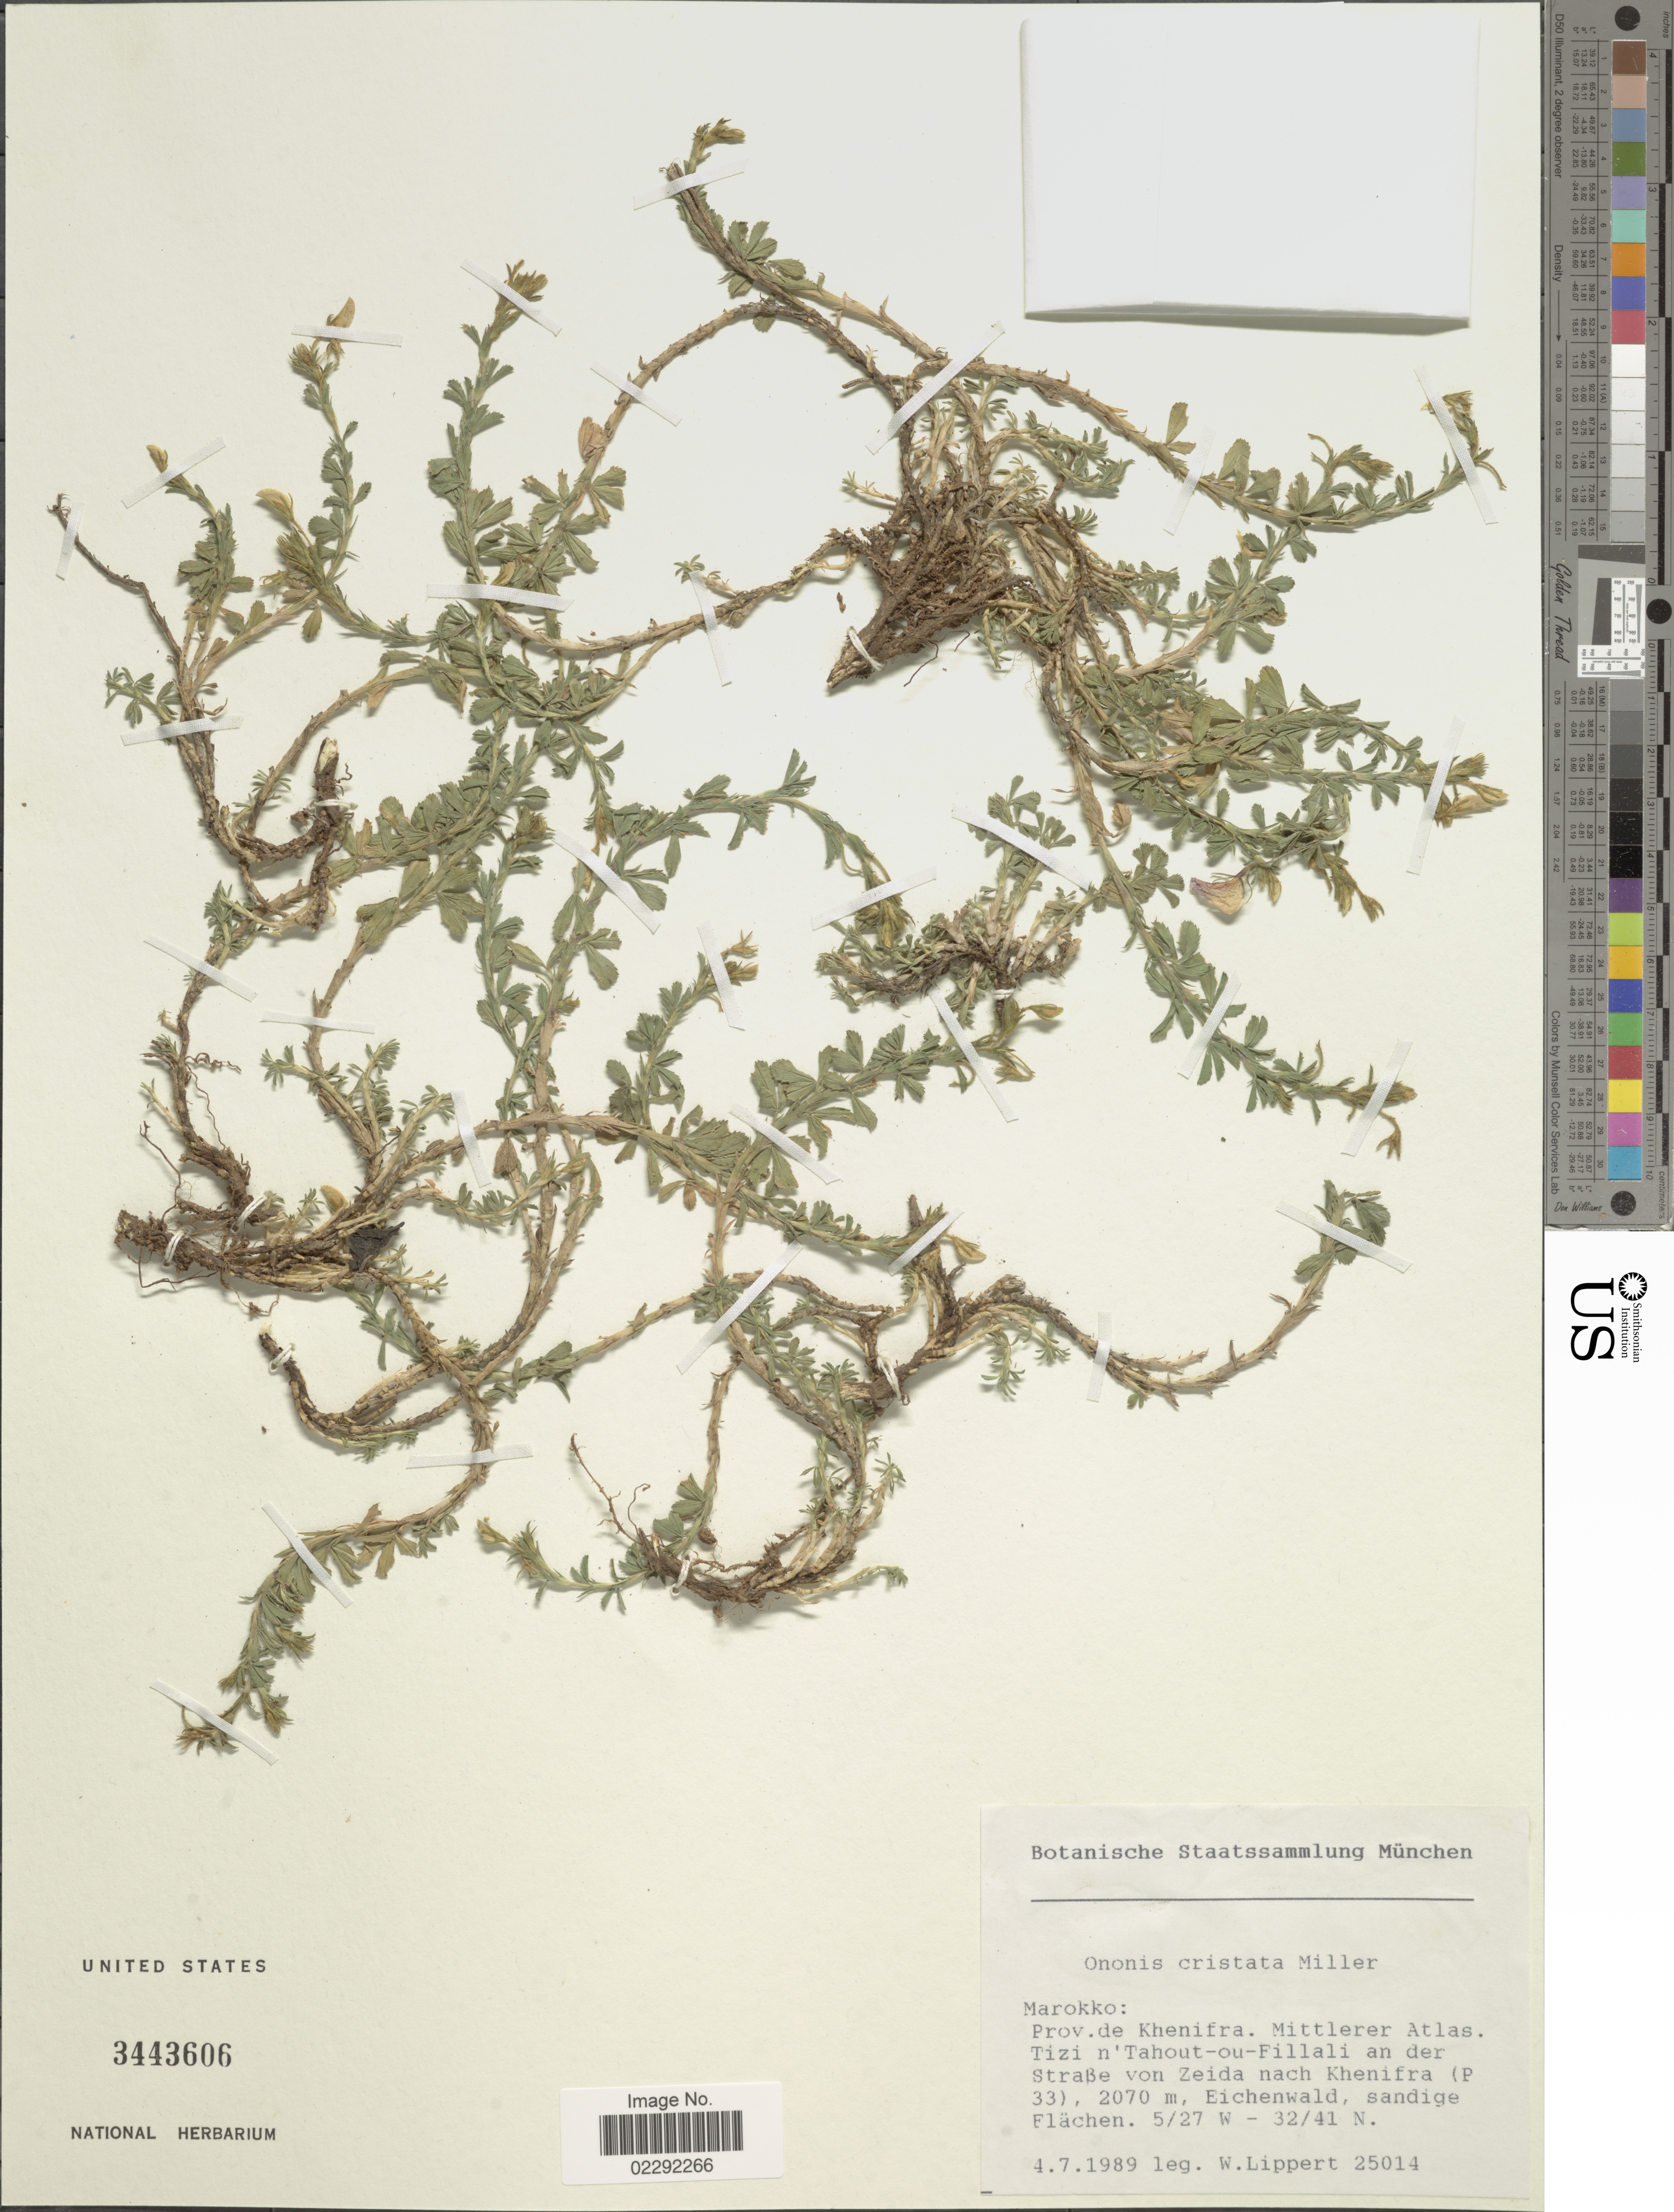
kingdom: Plantae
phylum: Tracheophyta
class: Magnoliopsida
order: Fabales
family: Fabaceae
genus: Ononis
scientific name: Ononis cristata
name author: Mill.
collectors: W. Lippert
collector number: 25014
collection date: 1989-07-04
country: Morocco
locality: Prov. de Khenifra. Mittlerer Atlas. Tizi n'Tahout-ou-Fillali an der Straße von Zeida nach Khenifra (P 33), Eichenwald, sandige Flächen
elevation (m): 2070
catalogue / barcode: US 3443606